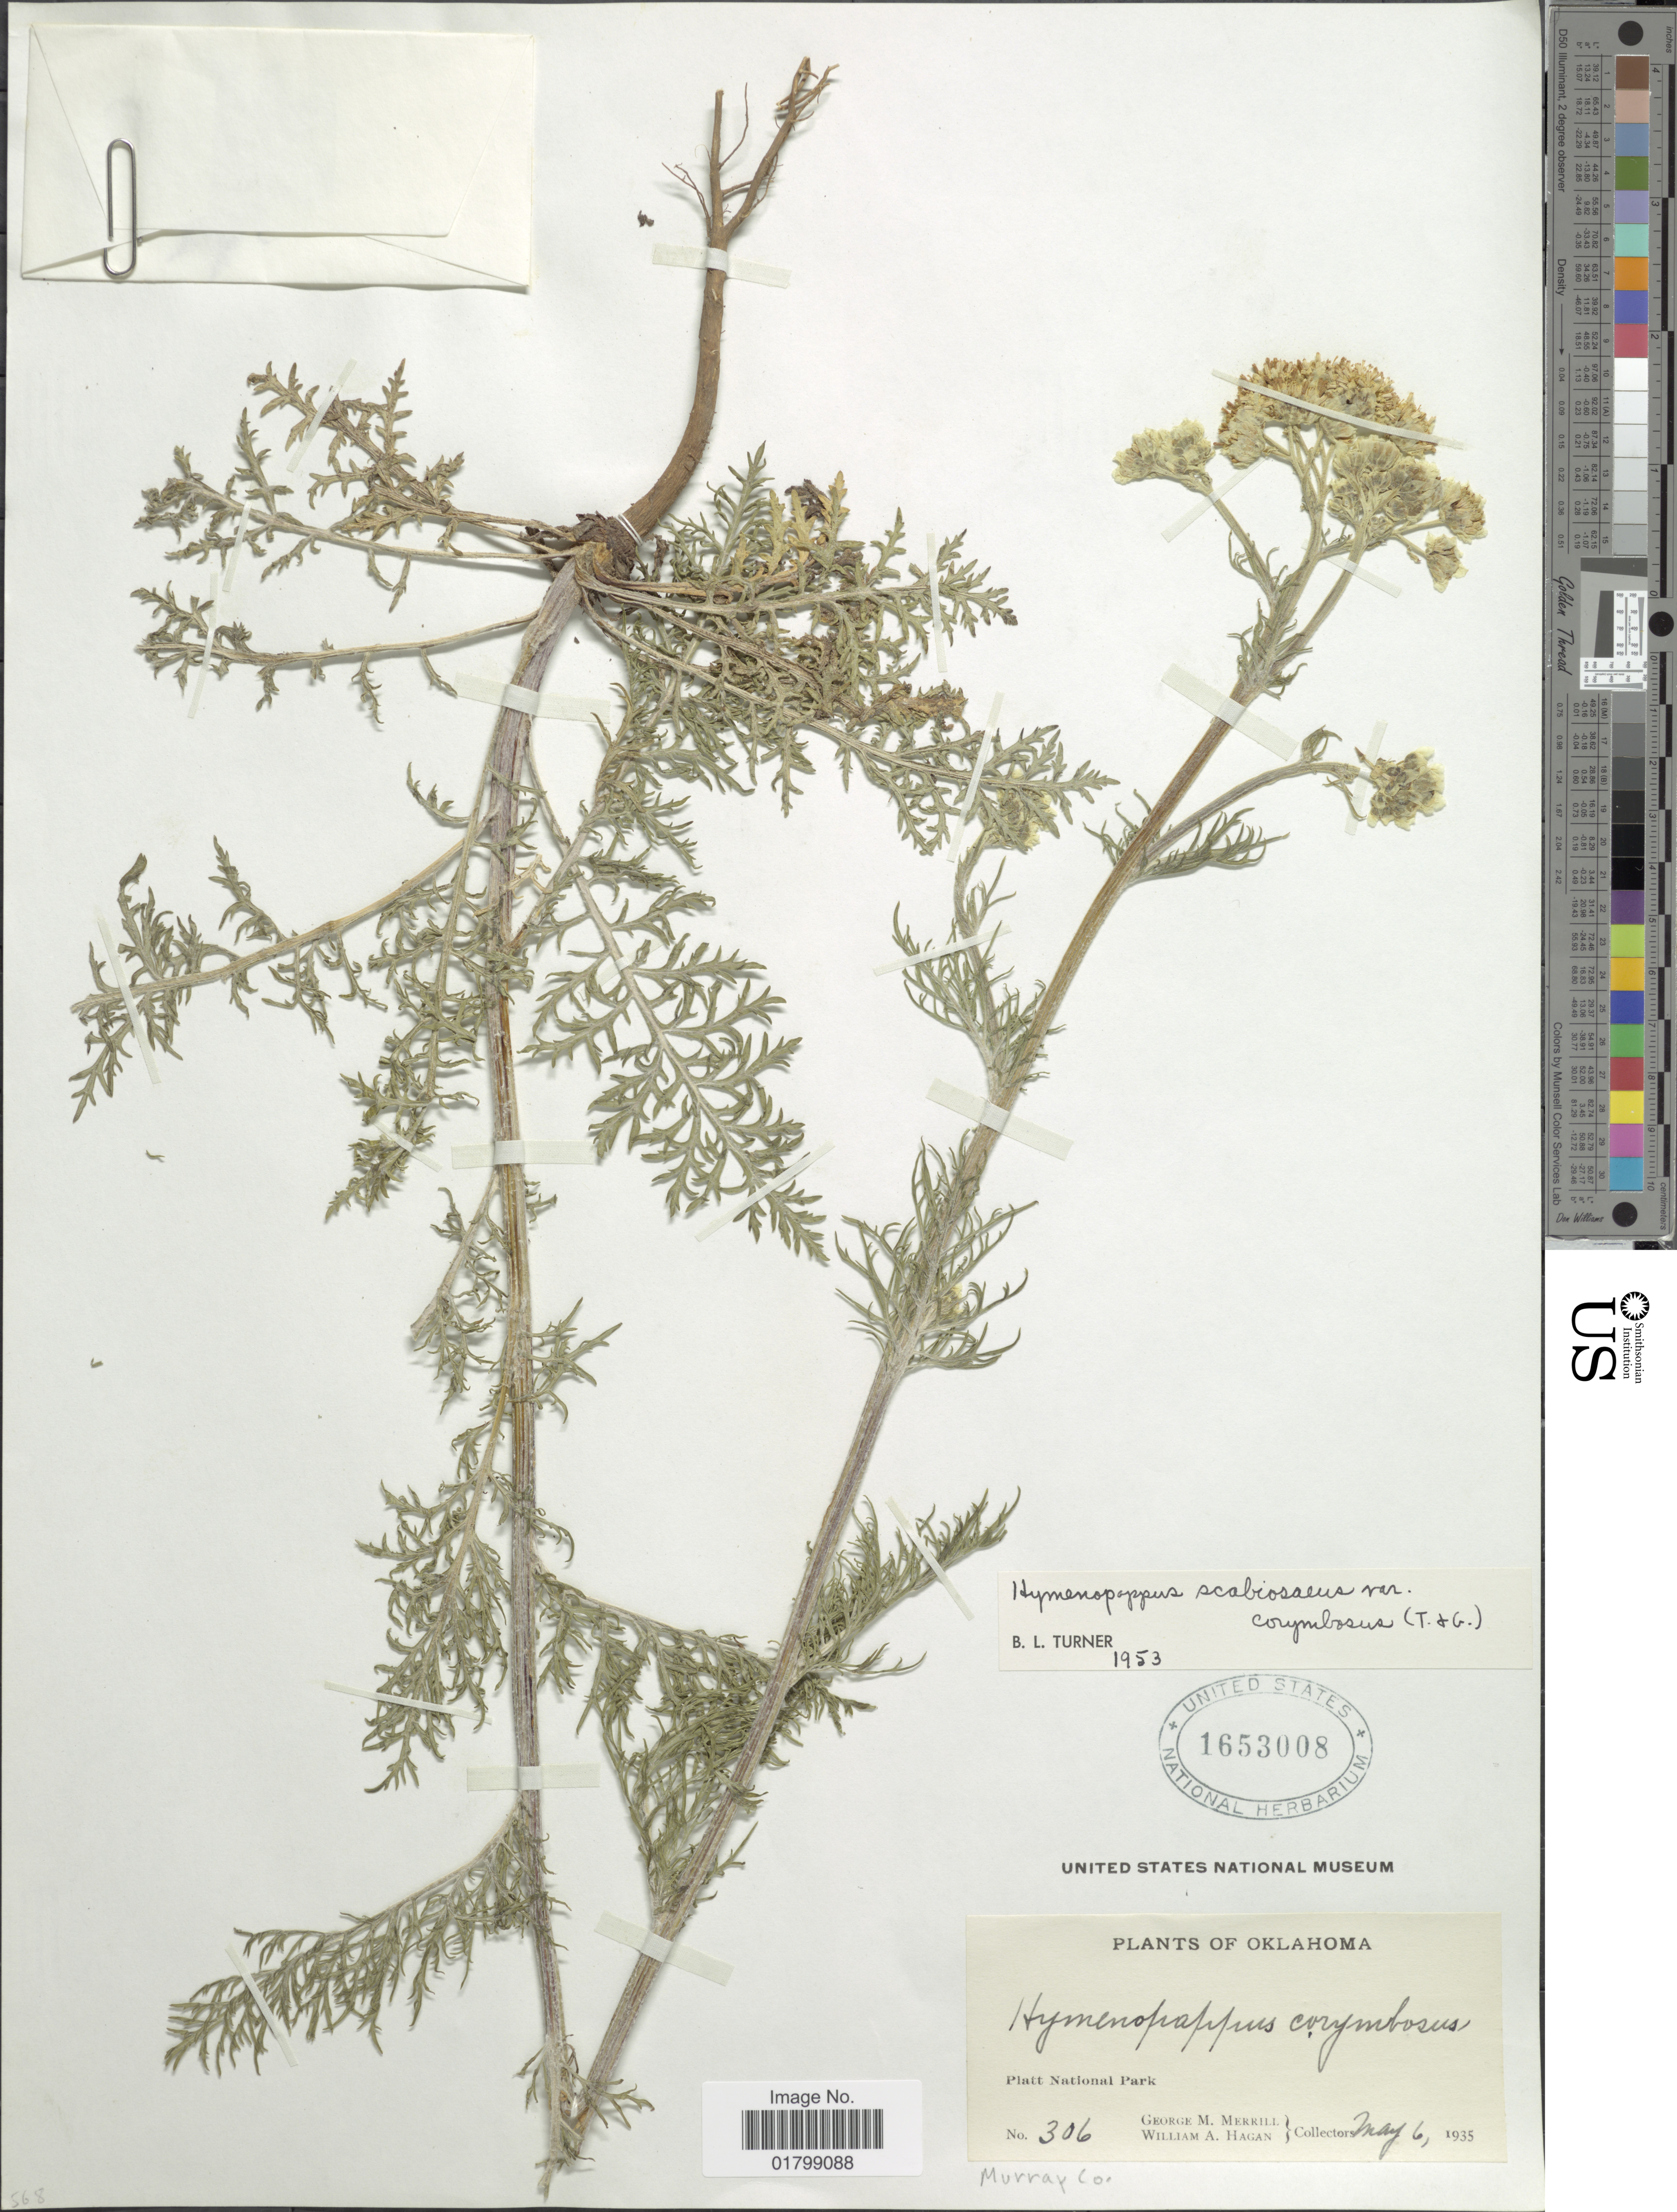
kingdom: Plantae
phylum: Tracheophyta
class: Magnoliopsida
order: Asterales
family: Asteraceae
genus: Hymenopappus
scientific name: Hymenopappus scabiosaeus var. corymbosus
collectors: G. M. Merrill & W. Hagan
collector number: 306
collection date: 1935-05-06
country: United States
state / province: Oklahoma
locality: Platt National Park, Murray Co.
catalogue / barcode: US 1653008